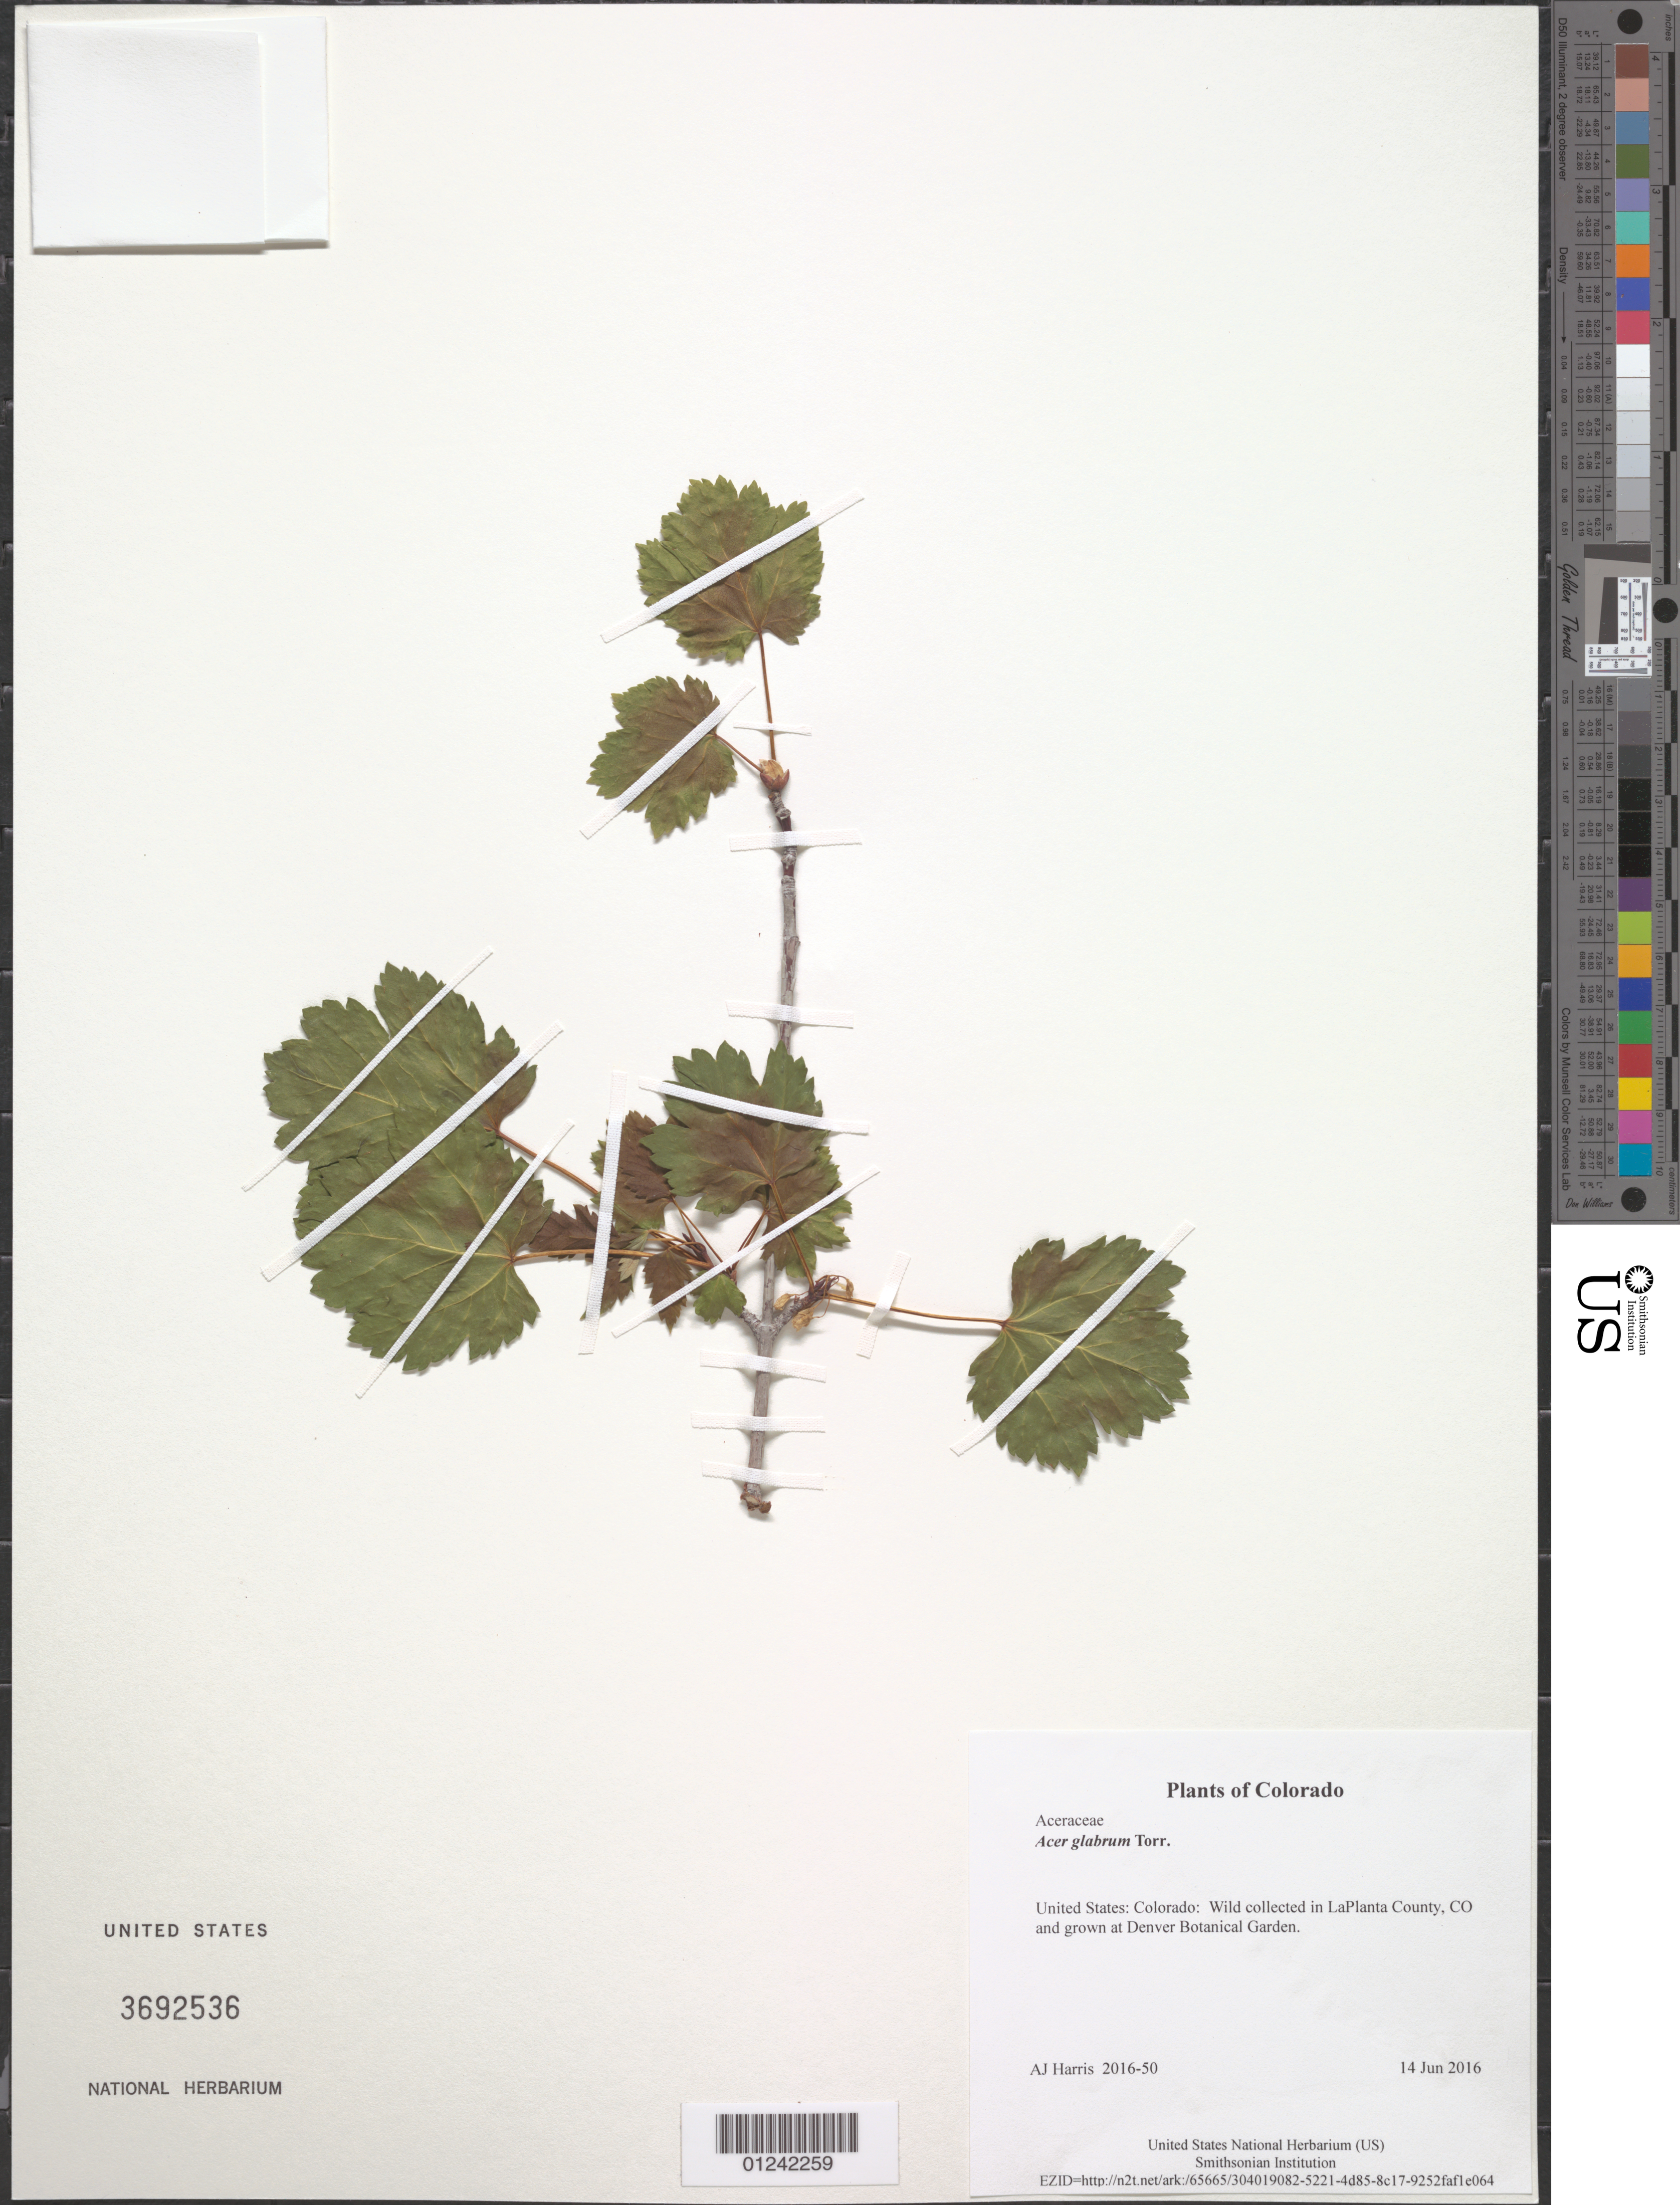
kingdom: Plantae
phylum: Tracheophyta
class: Magnoliopsida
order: Sapindales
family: Sapindaceae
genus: Acer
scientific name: Acer glabrum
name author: Torr.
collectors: A. J. Harris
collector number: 2016-50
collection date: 2016-06-14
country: United States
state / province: Colorado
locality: Wild collected in LaPlanta County, CO and grown at Denver Botanical Garden.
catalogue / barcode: US 3692536